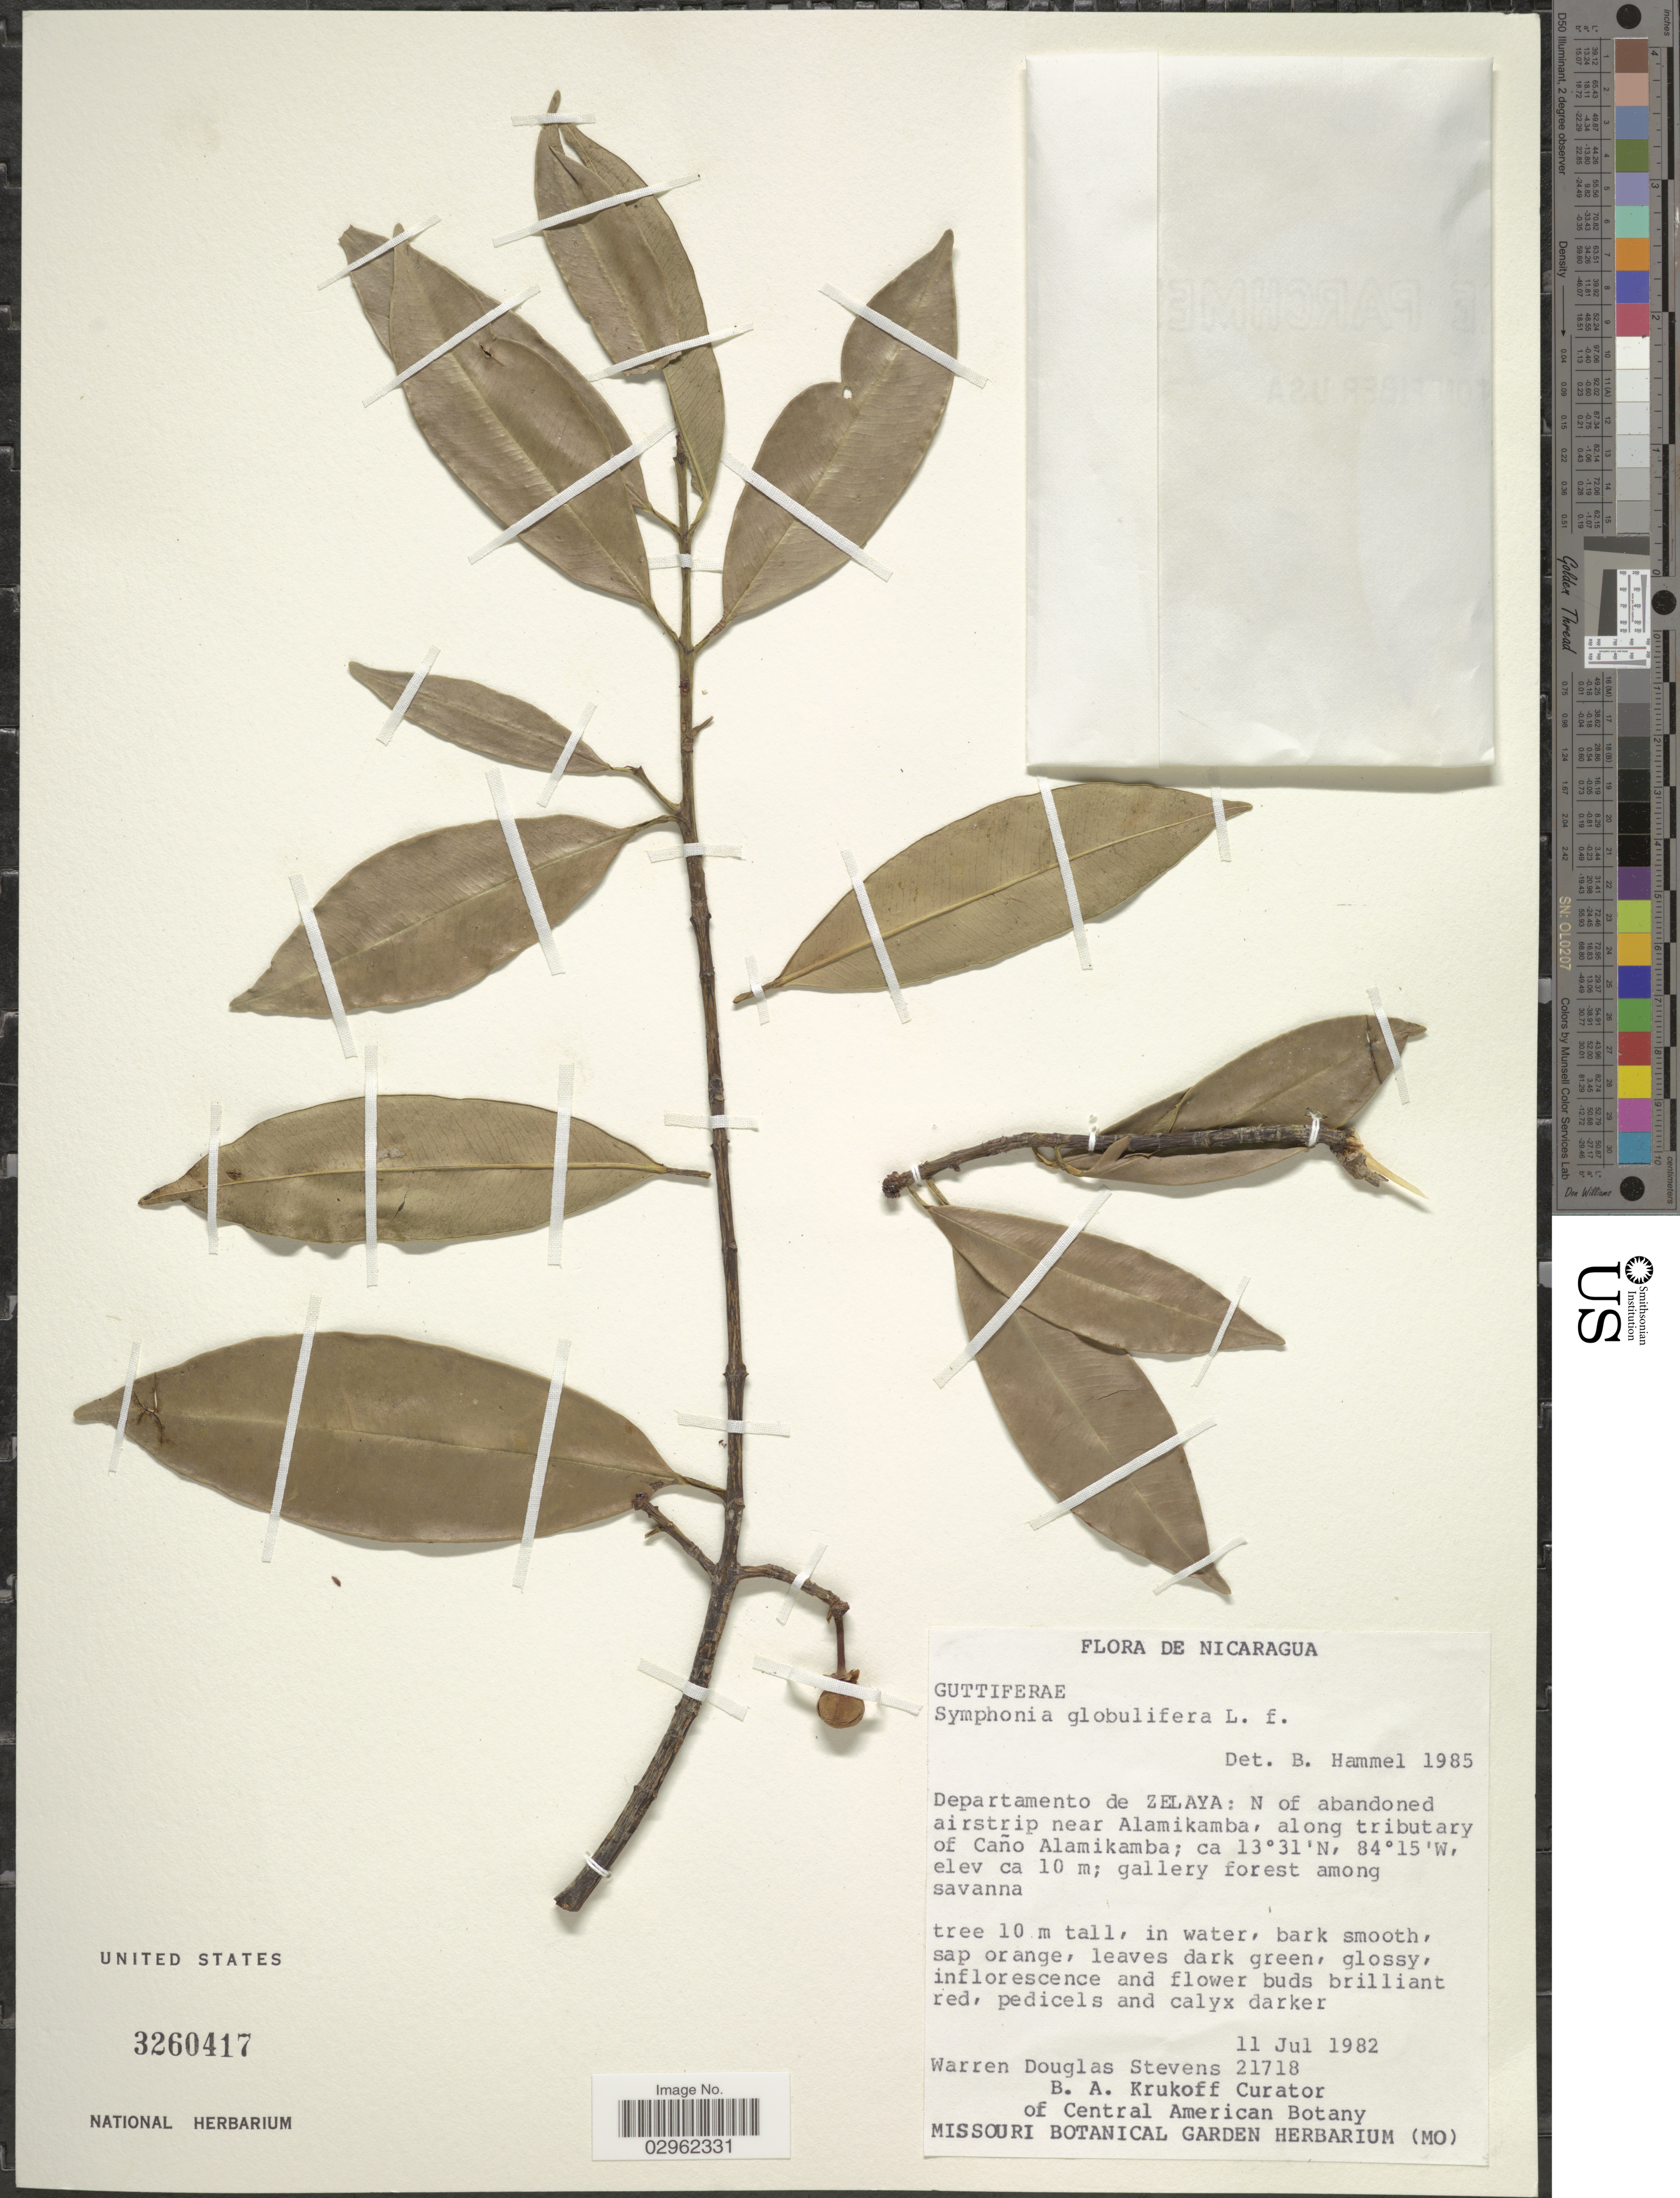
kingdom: Plantae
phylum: Tracheophyta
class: Magnoliopsida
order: Malpighiales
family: Clusiaceae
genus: Symphonia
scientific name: Symphonia globulifera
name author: L. f.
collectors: W. D. Stevens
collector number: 21718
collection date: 1982-07-11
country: Nicaragua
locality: Departamento de Zelaya: N of abandoned airstrip near Alamikamba, along tributary of Caño Alamikamba.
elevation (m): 10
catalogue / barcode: US 3260417